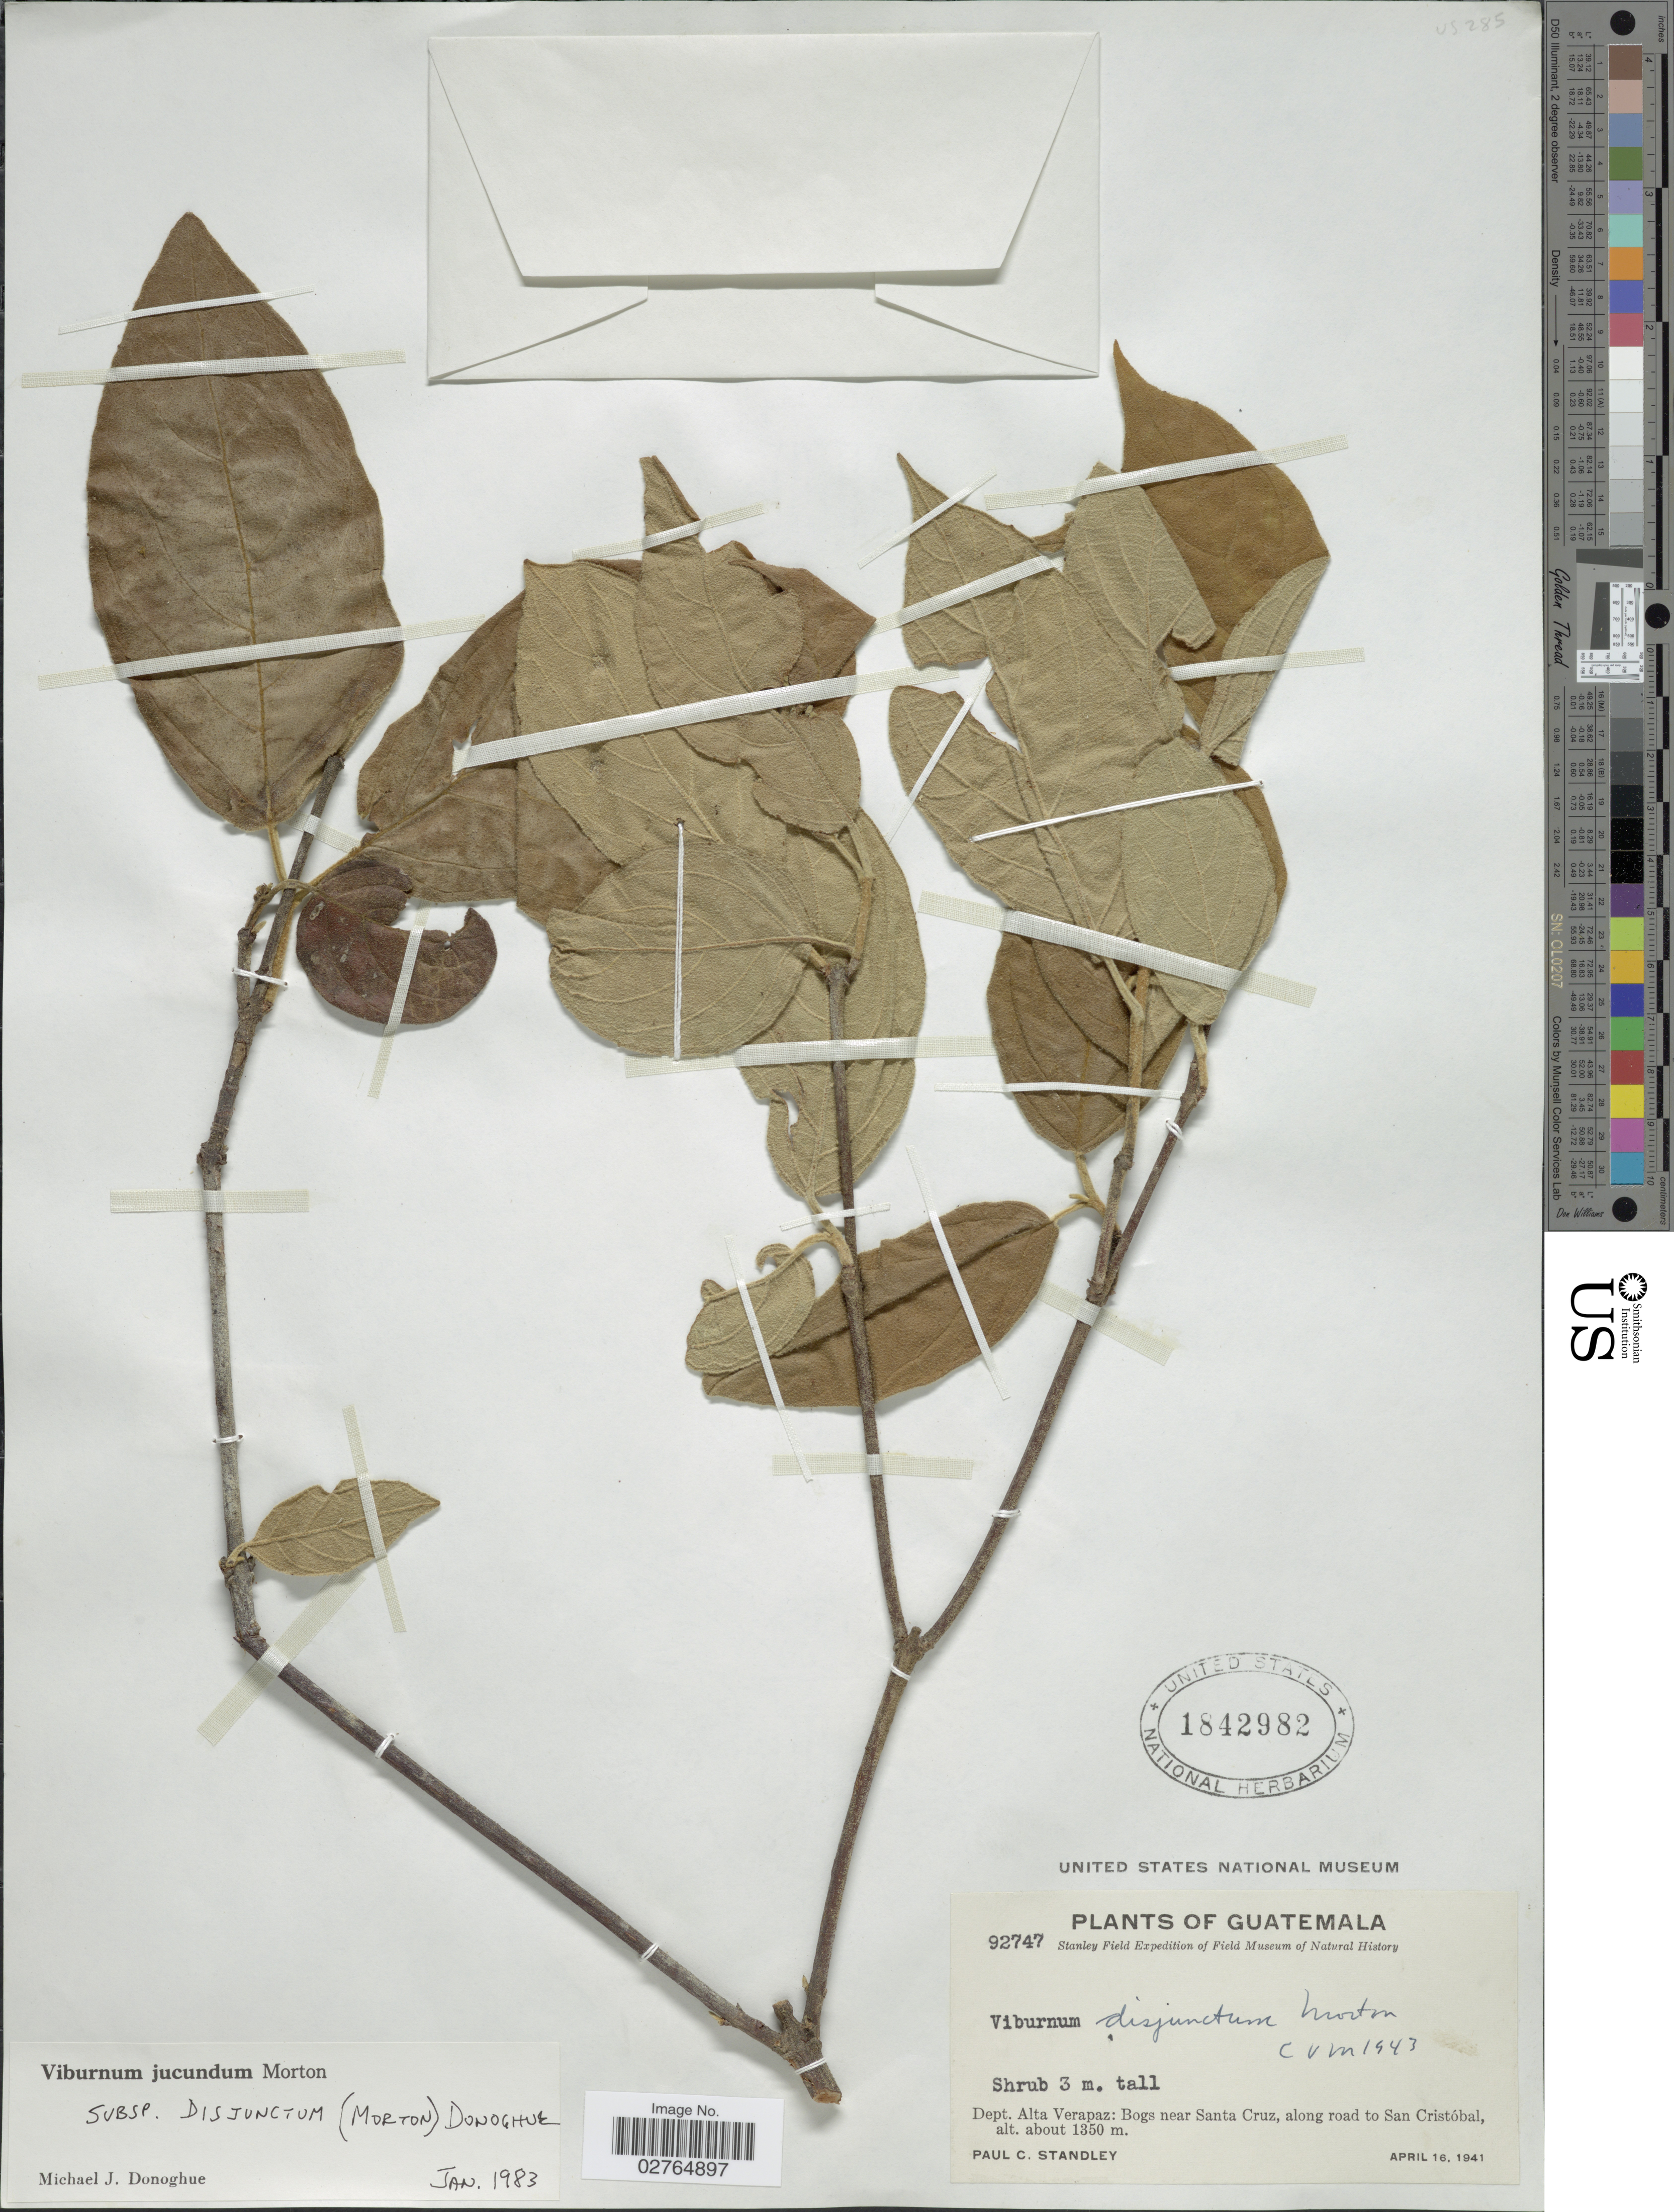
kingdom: Plantae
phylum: Tracheophyta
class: Magnoliopsida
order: Dipsacales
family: Viburnaceae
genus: Viburnum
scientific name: Viburnum jucundum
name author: C.V. Morton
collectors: P. C. Standley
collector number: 92747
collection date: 1941-04-16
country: Guatemala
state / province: Alta Verapaz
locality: Dept. Alta Verapaz: Bogs near Santa Cruz, along road to San Cristobal.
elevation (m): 1350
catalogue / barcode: US 1842982